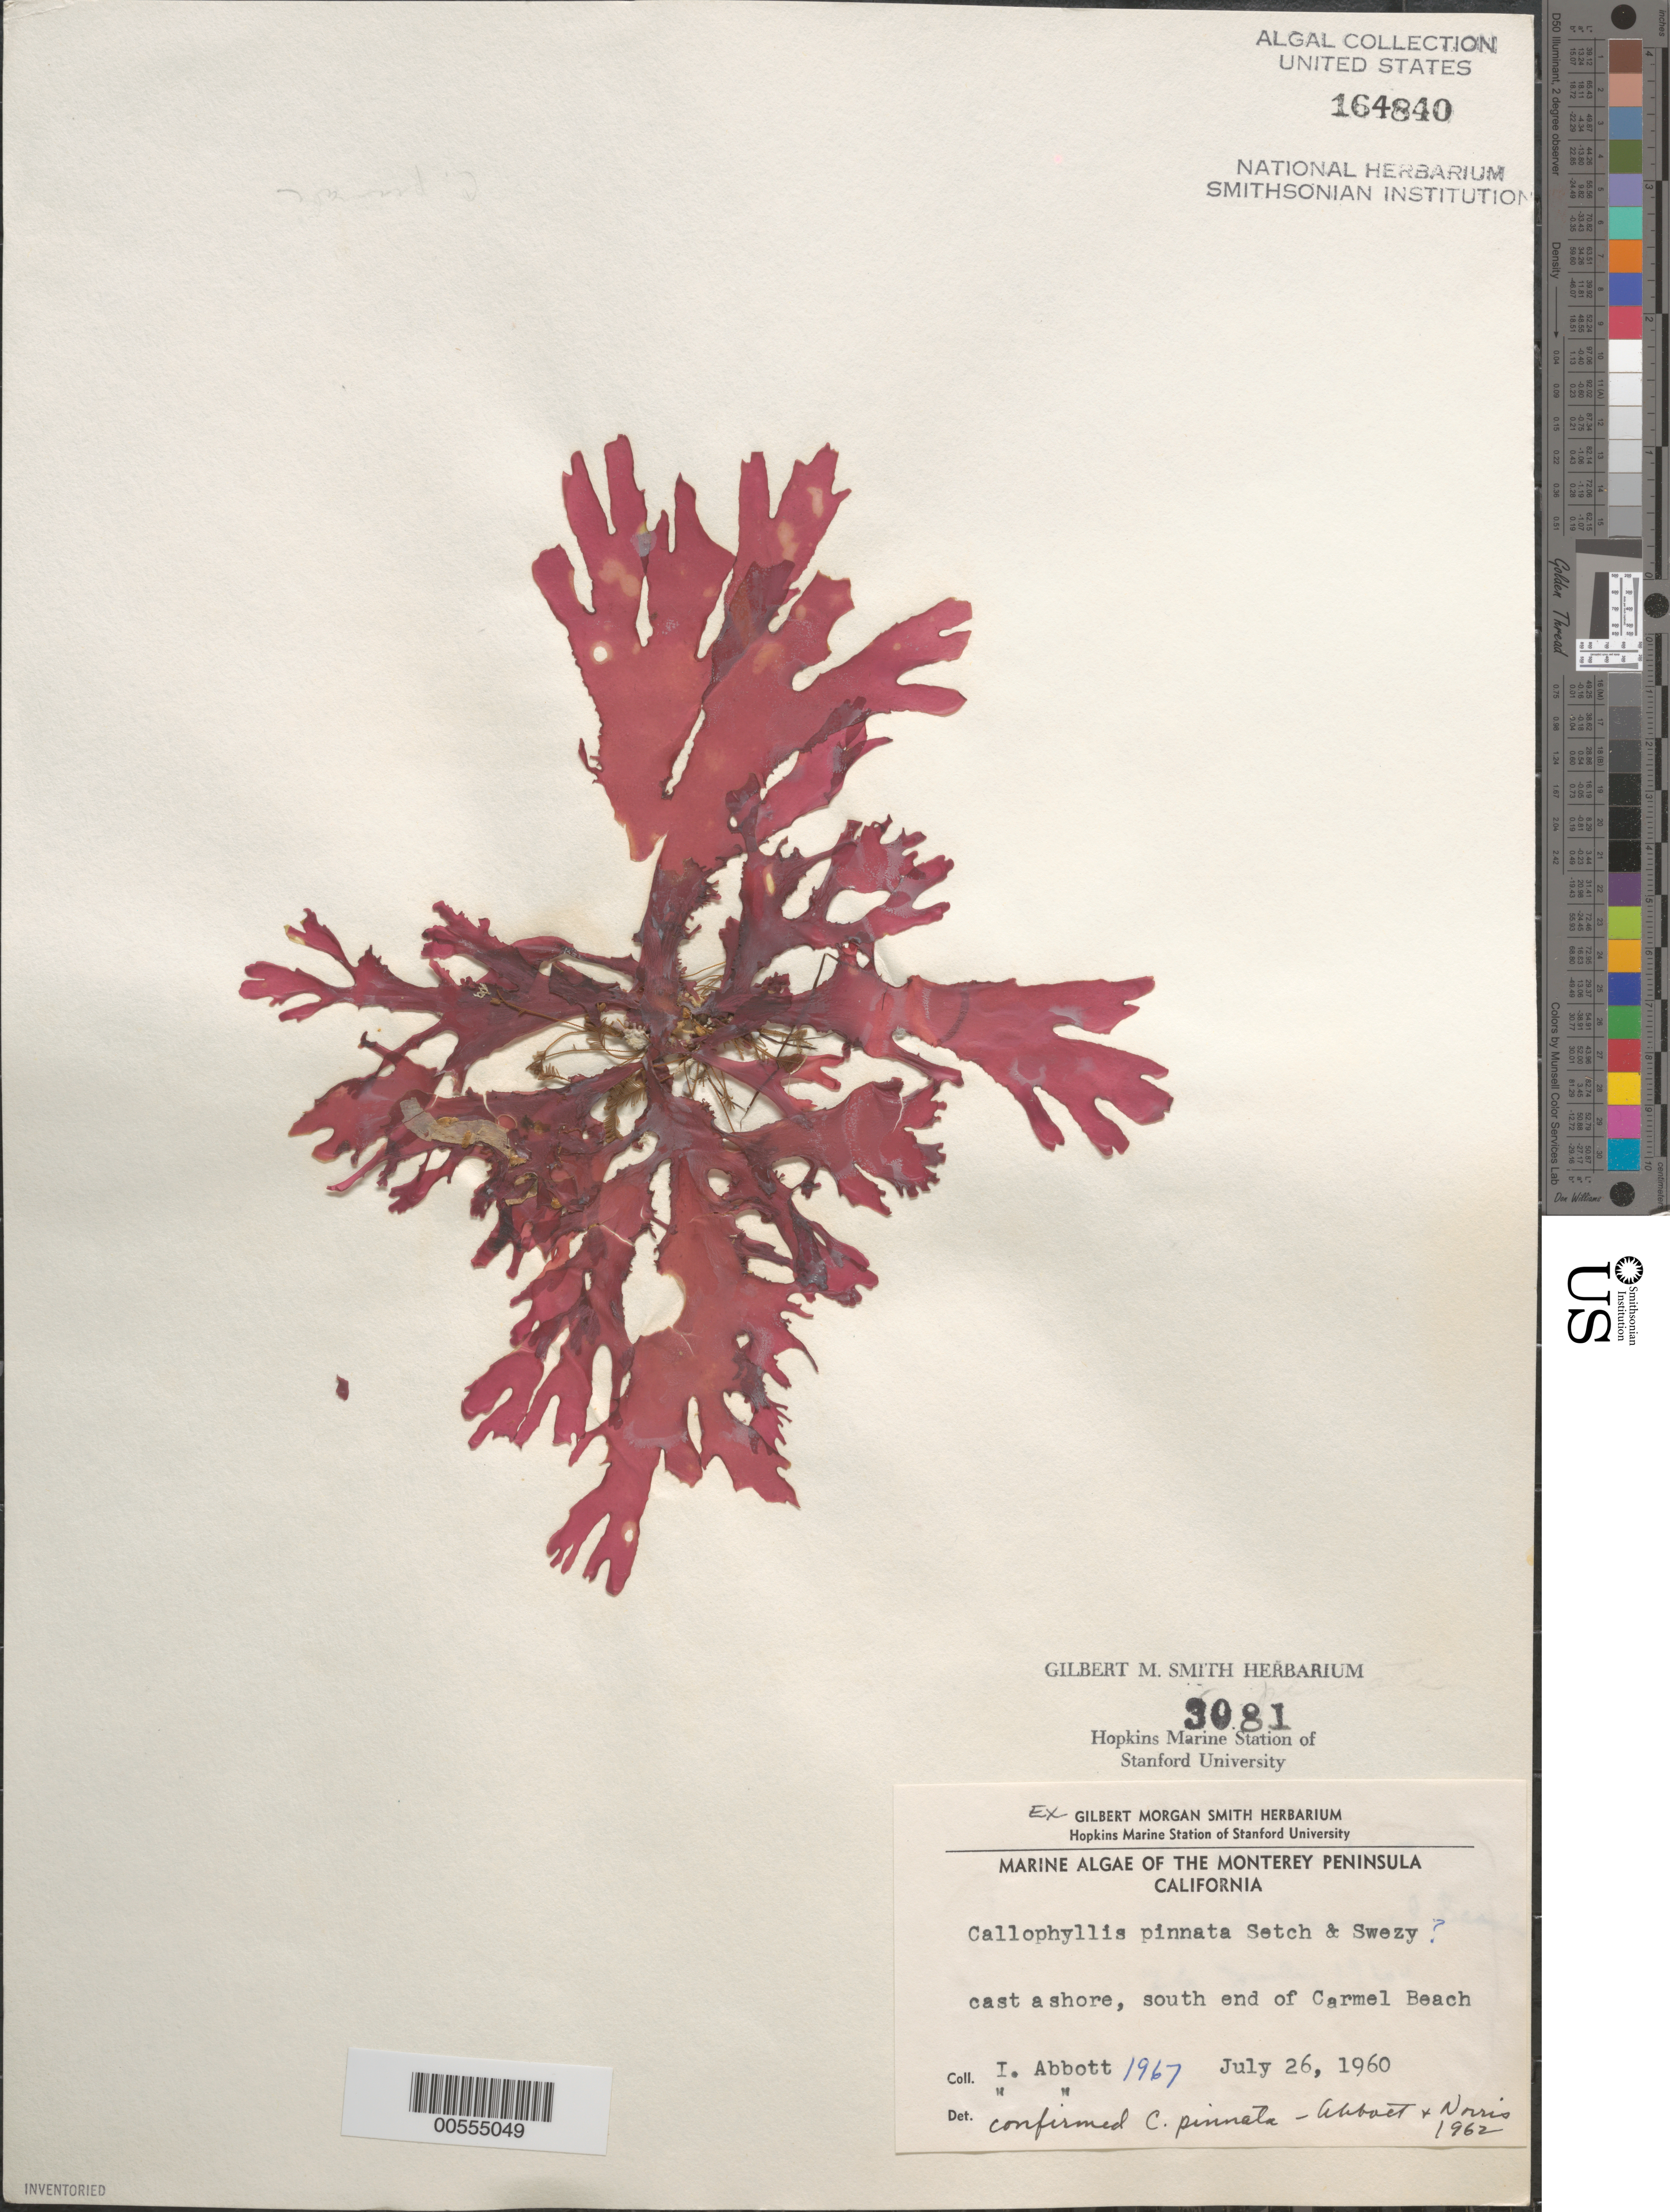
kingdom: Plantae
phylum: Rhodophyta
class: Florideophyceae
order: Gigartinales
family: Kallymeniaceae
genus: Callophyllis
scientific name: Callophyllis pinnata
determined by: Abbott, Isabella A.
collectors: I. A. Abbott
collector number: IAA 1967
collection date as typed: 26 Jul 1960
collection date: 1960-07-26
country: United States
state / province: California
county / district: Monterey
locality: Carmel Beach, south end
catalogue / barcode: US 164840